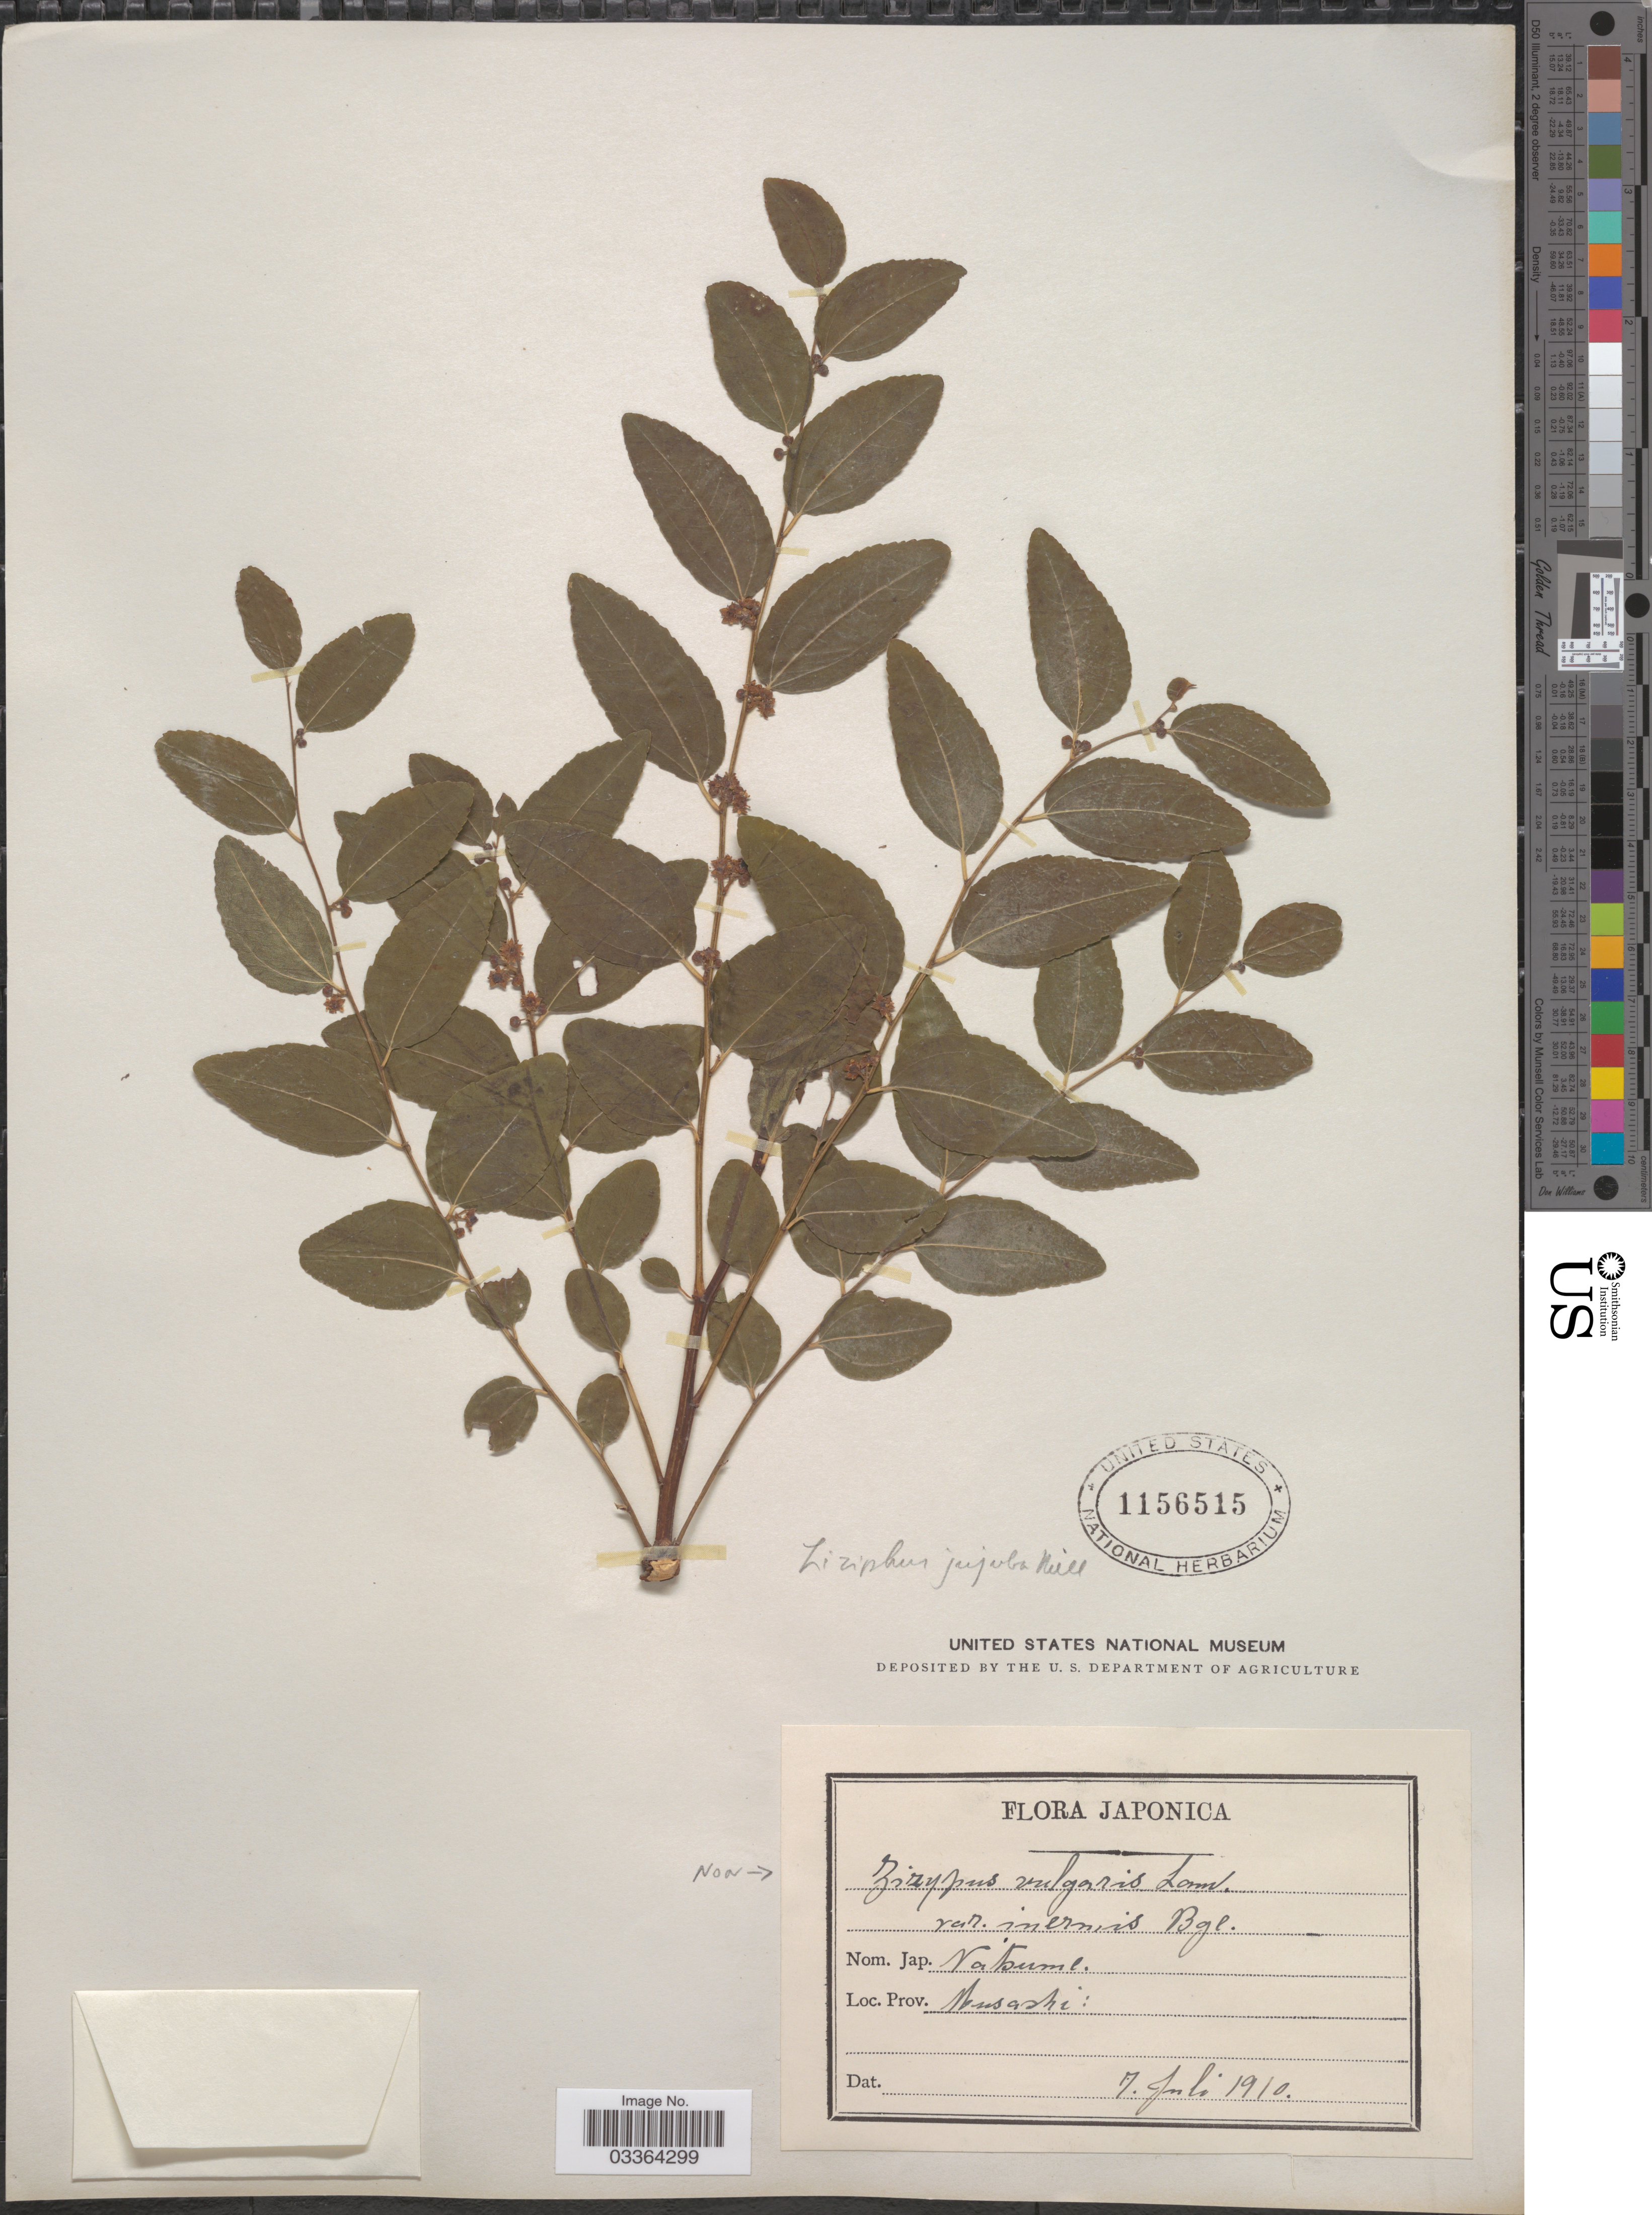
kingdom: Plantae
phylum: Tracheophyta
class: Magnoliopsida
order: Rosales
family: Rhamnaceae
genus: Ziziphus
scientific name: Ziziphus jujuba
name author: Mill.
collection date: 1910-07-07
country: Japan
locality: Musashi.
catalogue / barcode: US 1156515